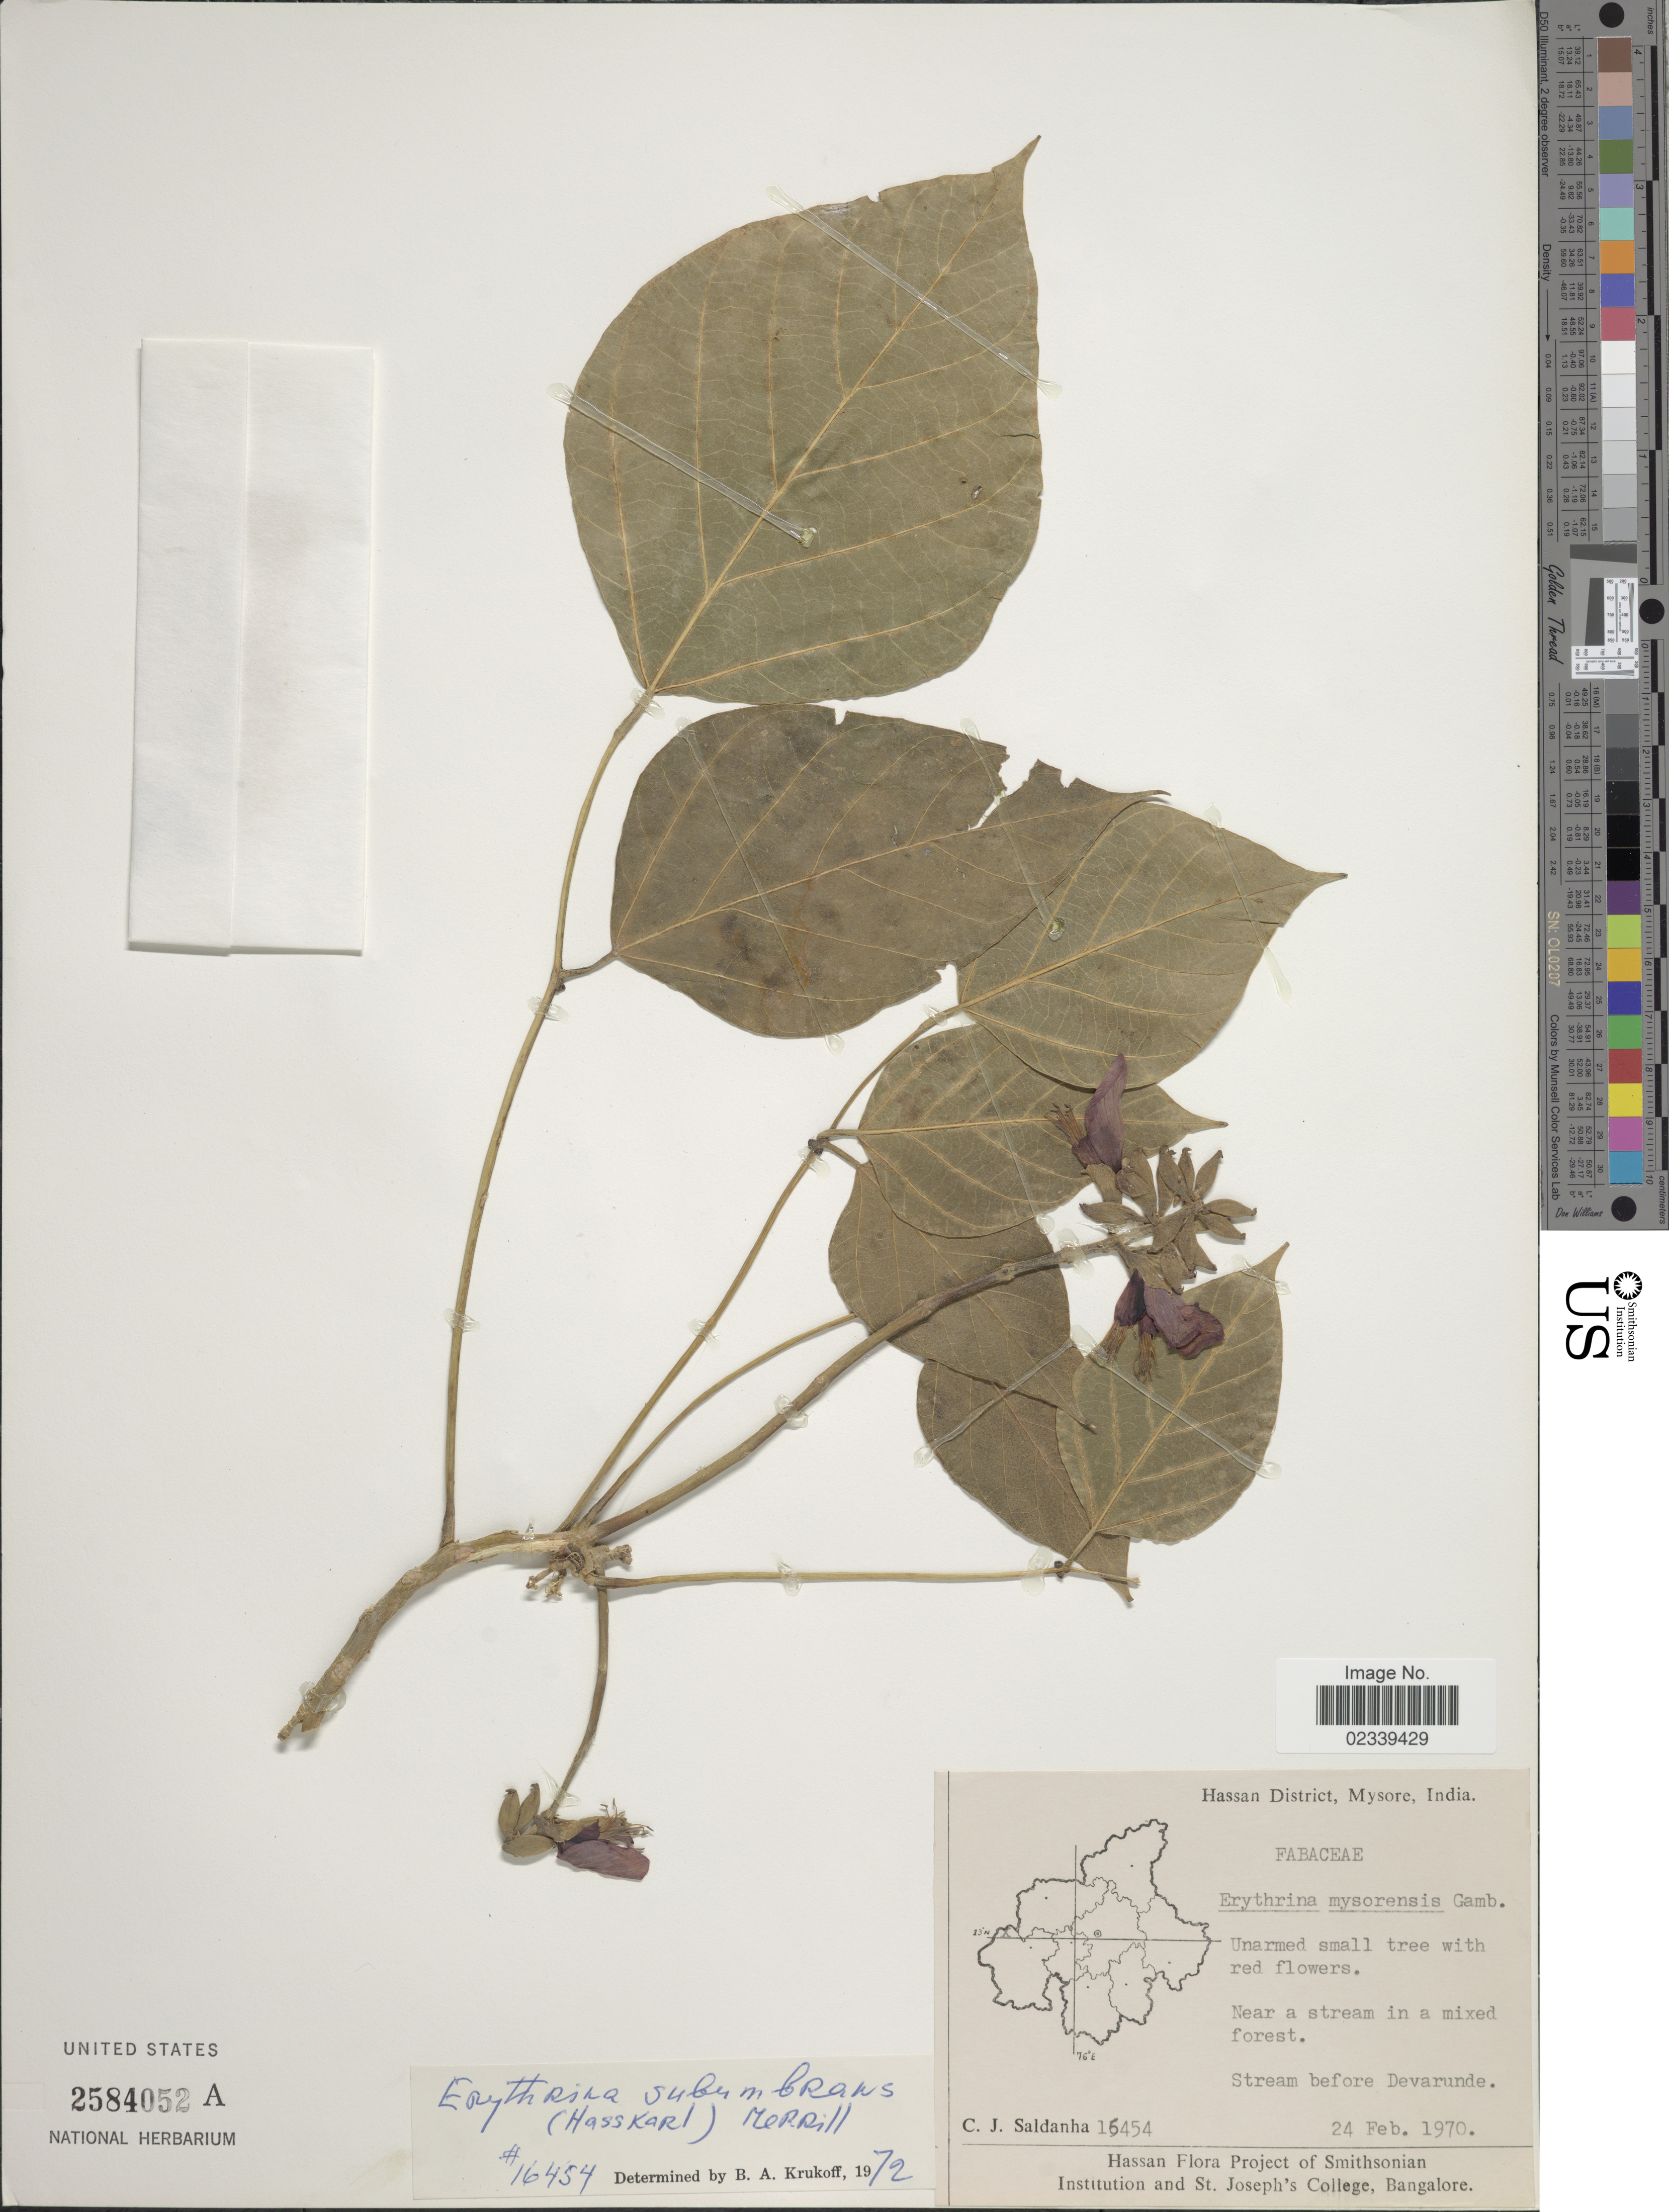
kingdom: Plantae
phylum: Tracheophyta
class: Magnoliopsida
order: Fabales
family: Fabaceae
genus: Erythrina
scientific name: Erythrina subumbrans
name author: (Hassk.) Merr.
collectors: C. J. Saldanha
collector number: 16454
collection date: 1970-02-24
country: India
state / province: Karnataka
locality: Hassan District, Mysore, near a stream in a mixed forest, stream before Devarunde.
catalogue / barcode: US 2584052A